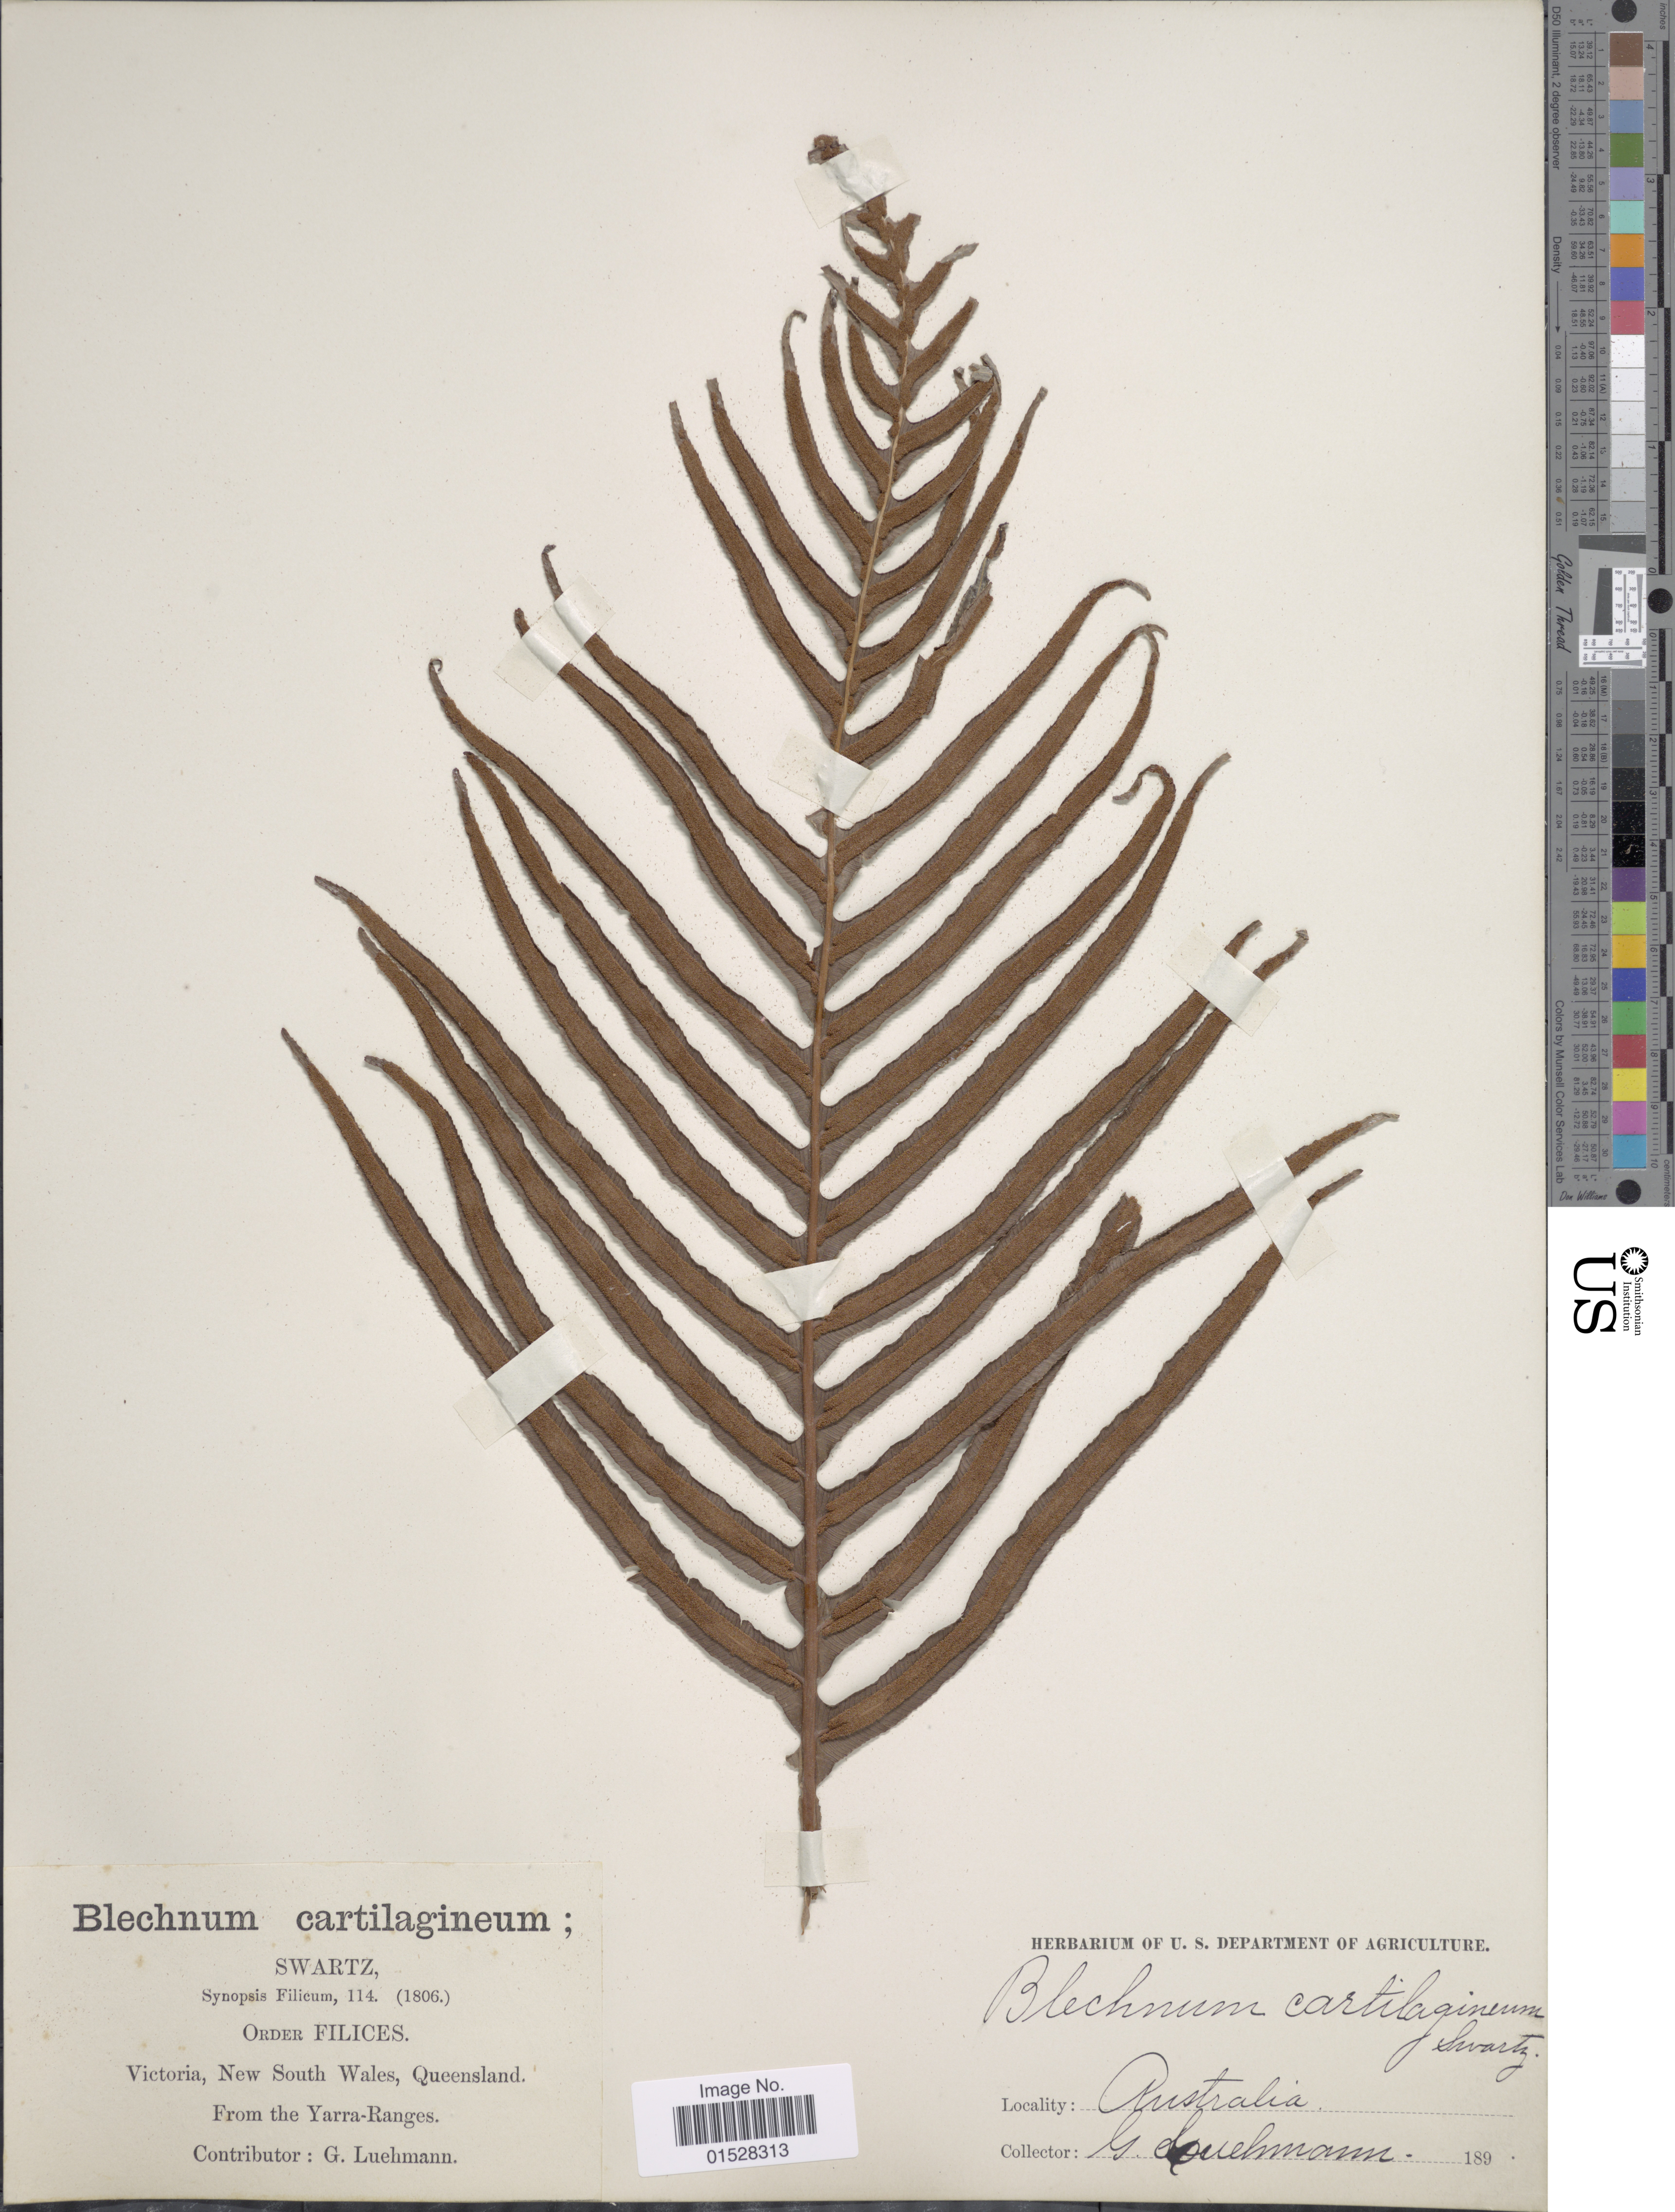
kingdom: Plantae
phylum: Tracheophyta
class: Polypodiopsida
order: Polypodiales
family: Blechnaceae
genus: Blechnum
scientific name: Blechnum cartilagineum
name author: Sw.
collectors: J. Luehmann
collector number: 114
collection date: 1806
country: Australia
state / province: New South Wales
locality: Victoria, Queensland, from the Yarra-Ranges.